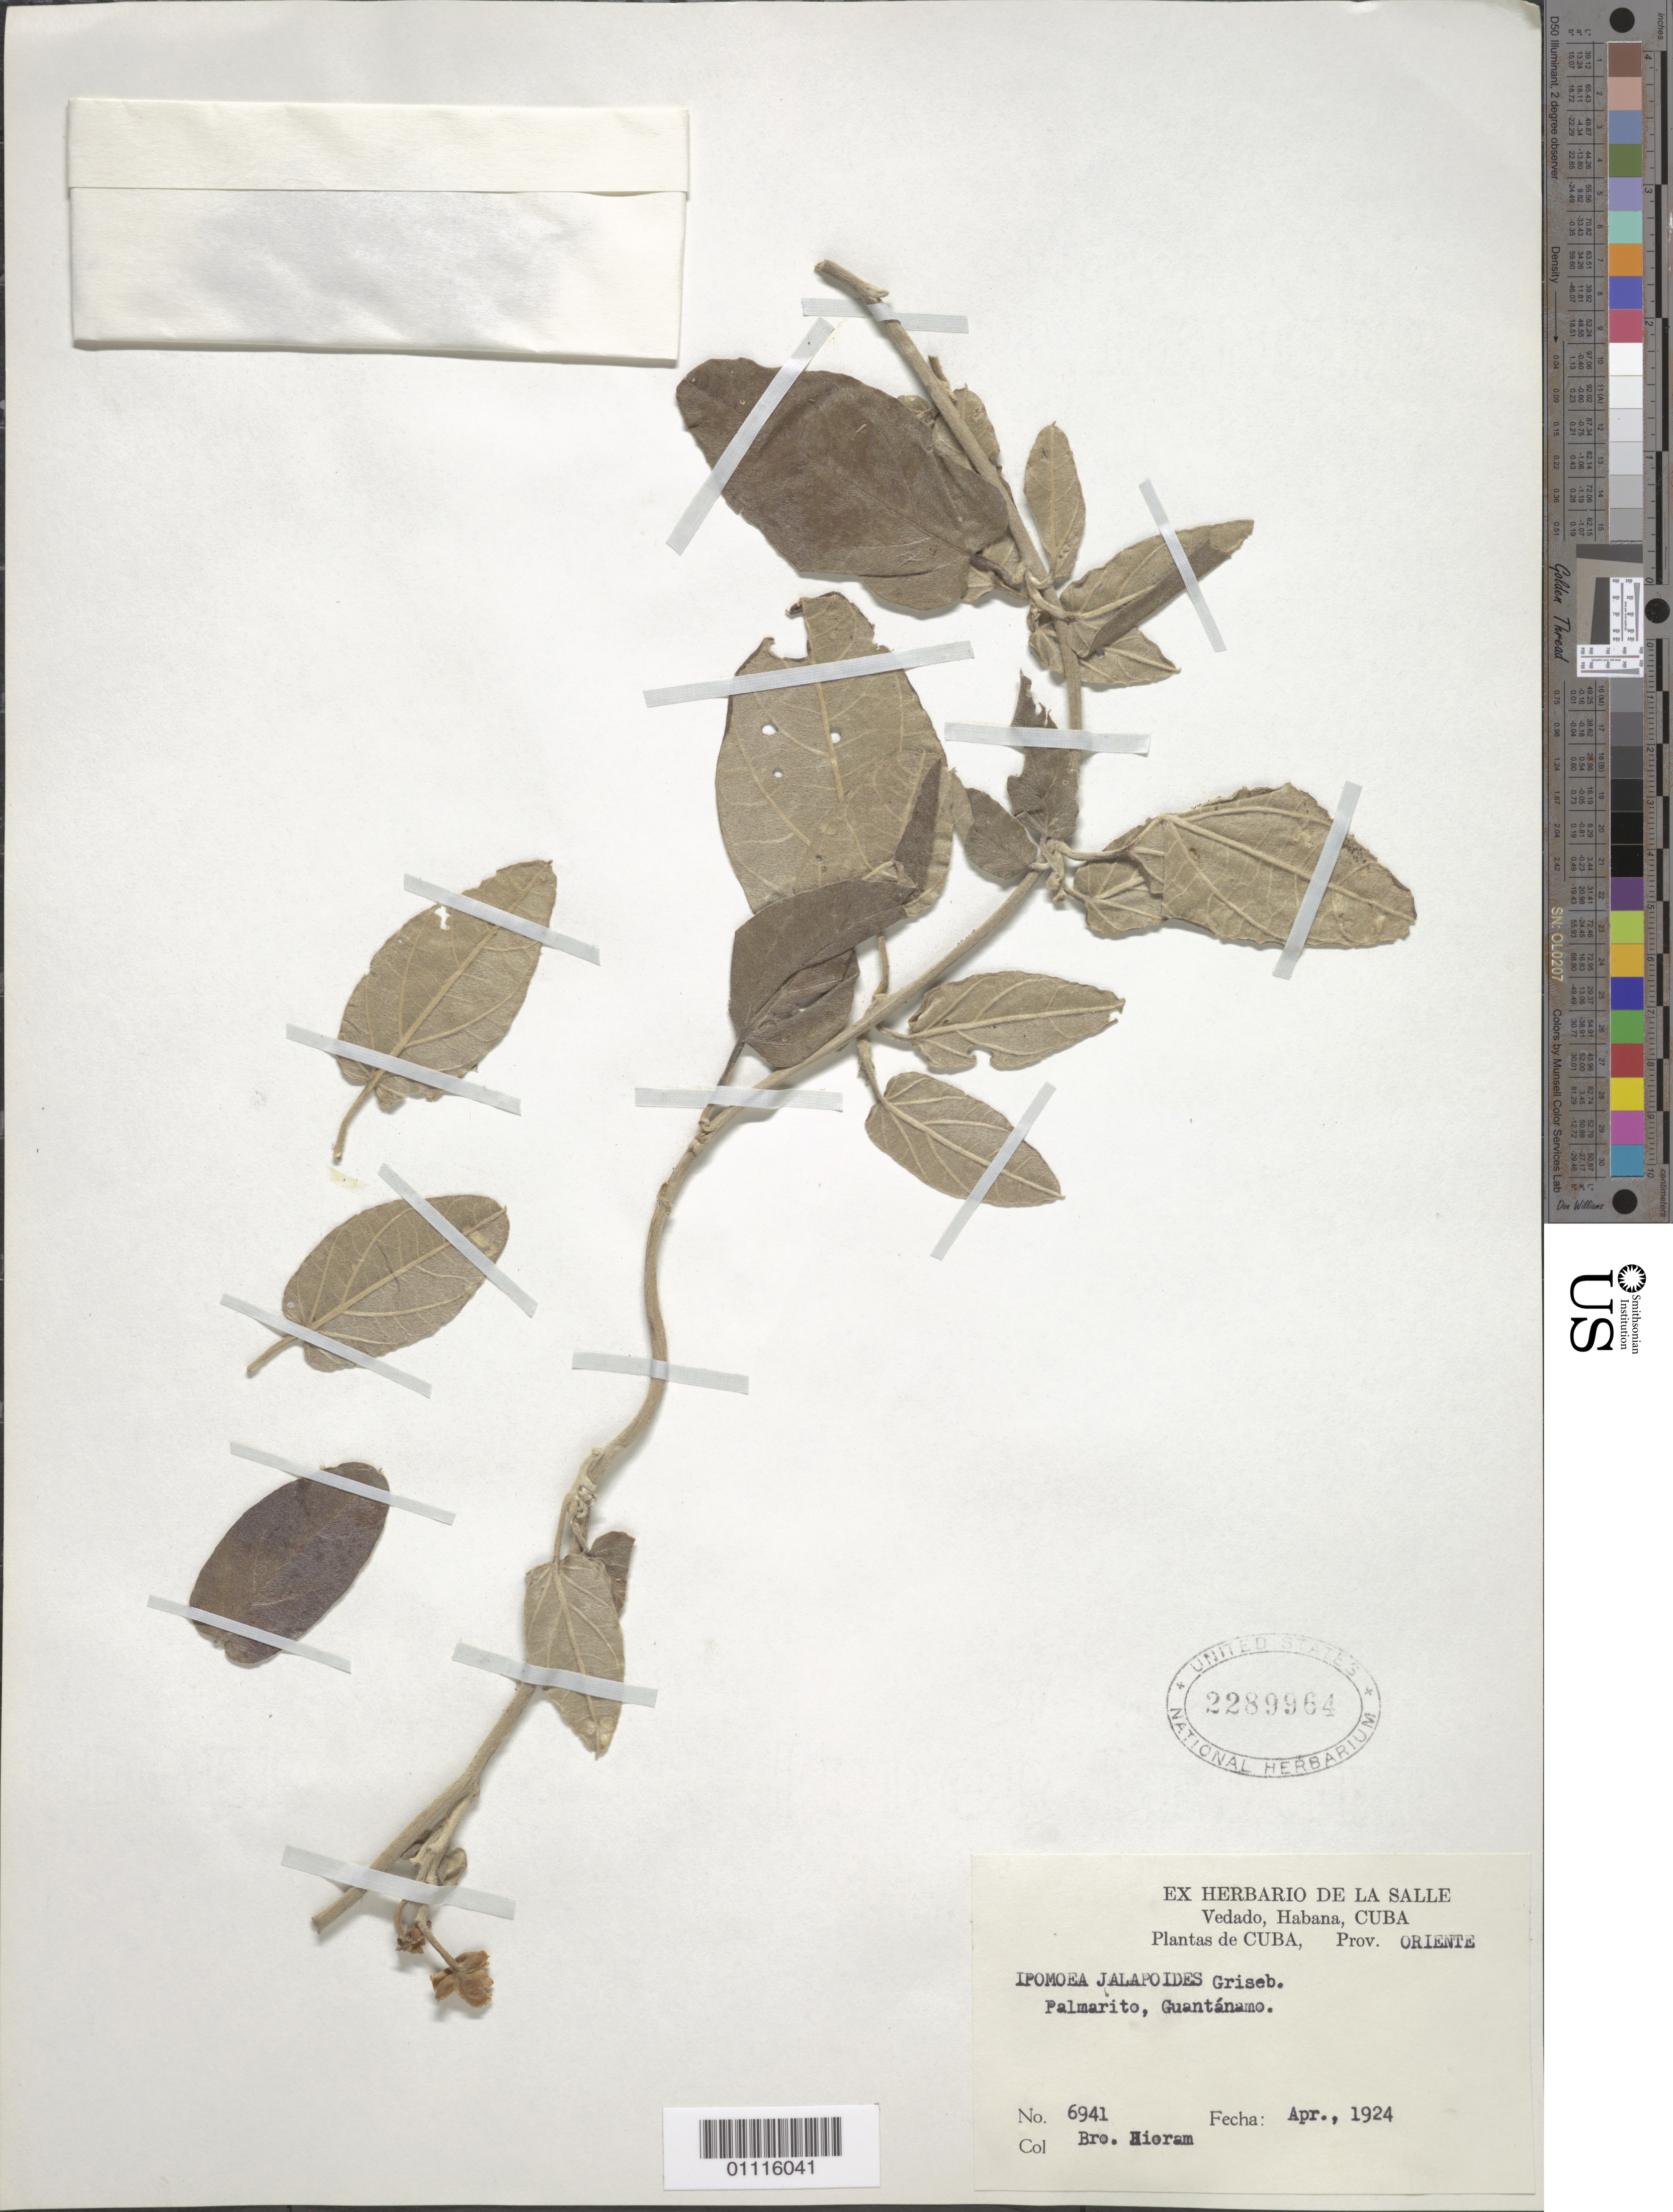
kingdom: Plantae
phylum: Tracheophyta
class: Magnoliopsida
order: Solanales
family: Convolvulaceae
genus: Ipomoea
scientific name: Ipomoea jalapoides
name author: Griseb.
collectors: Bro. Hioram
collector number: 6941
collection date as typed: Apr 1924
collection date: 1924-04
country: Cuba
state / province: Guantánamo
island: Cuba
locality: Palmarito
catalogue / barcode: US 2289964